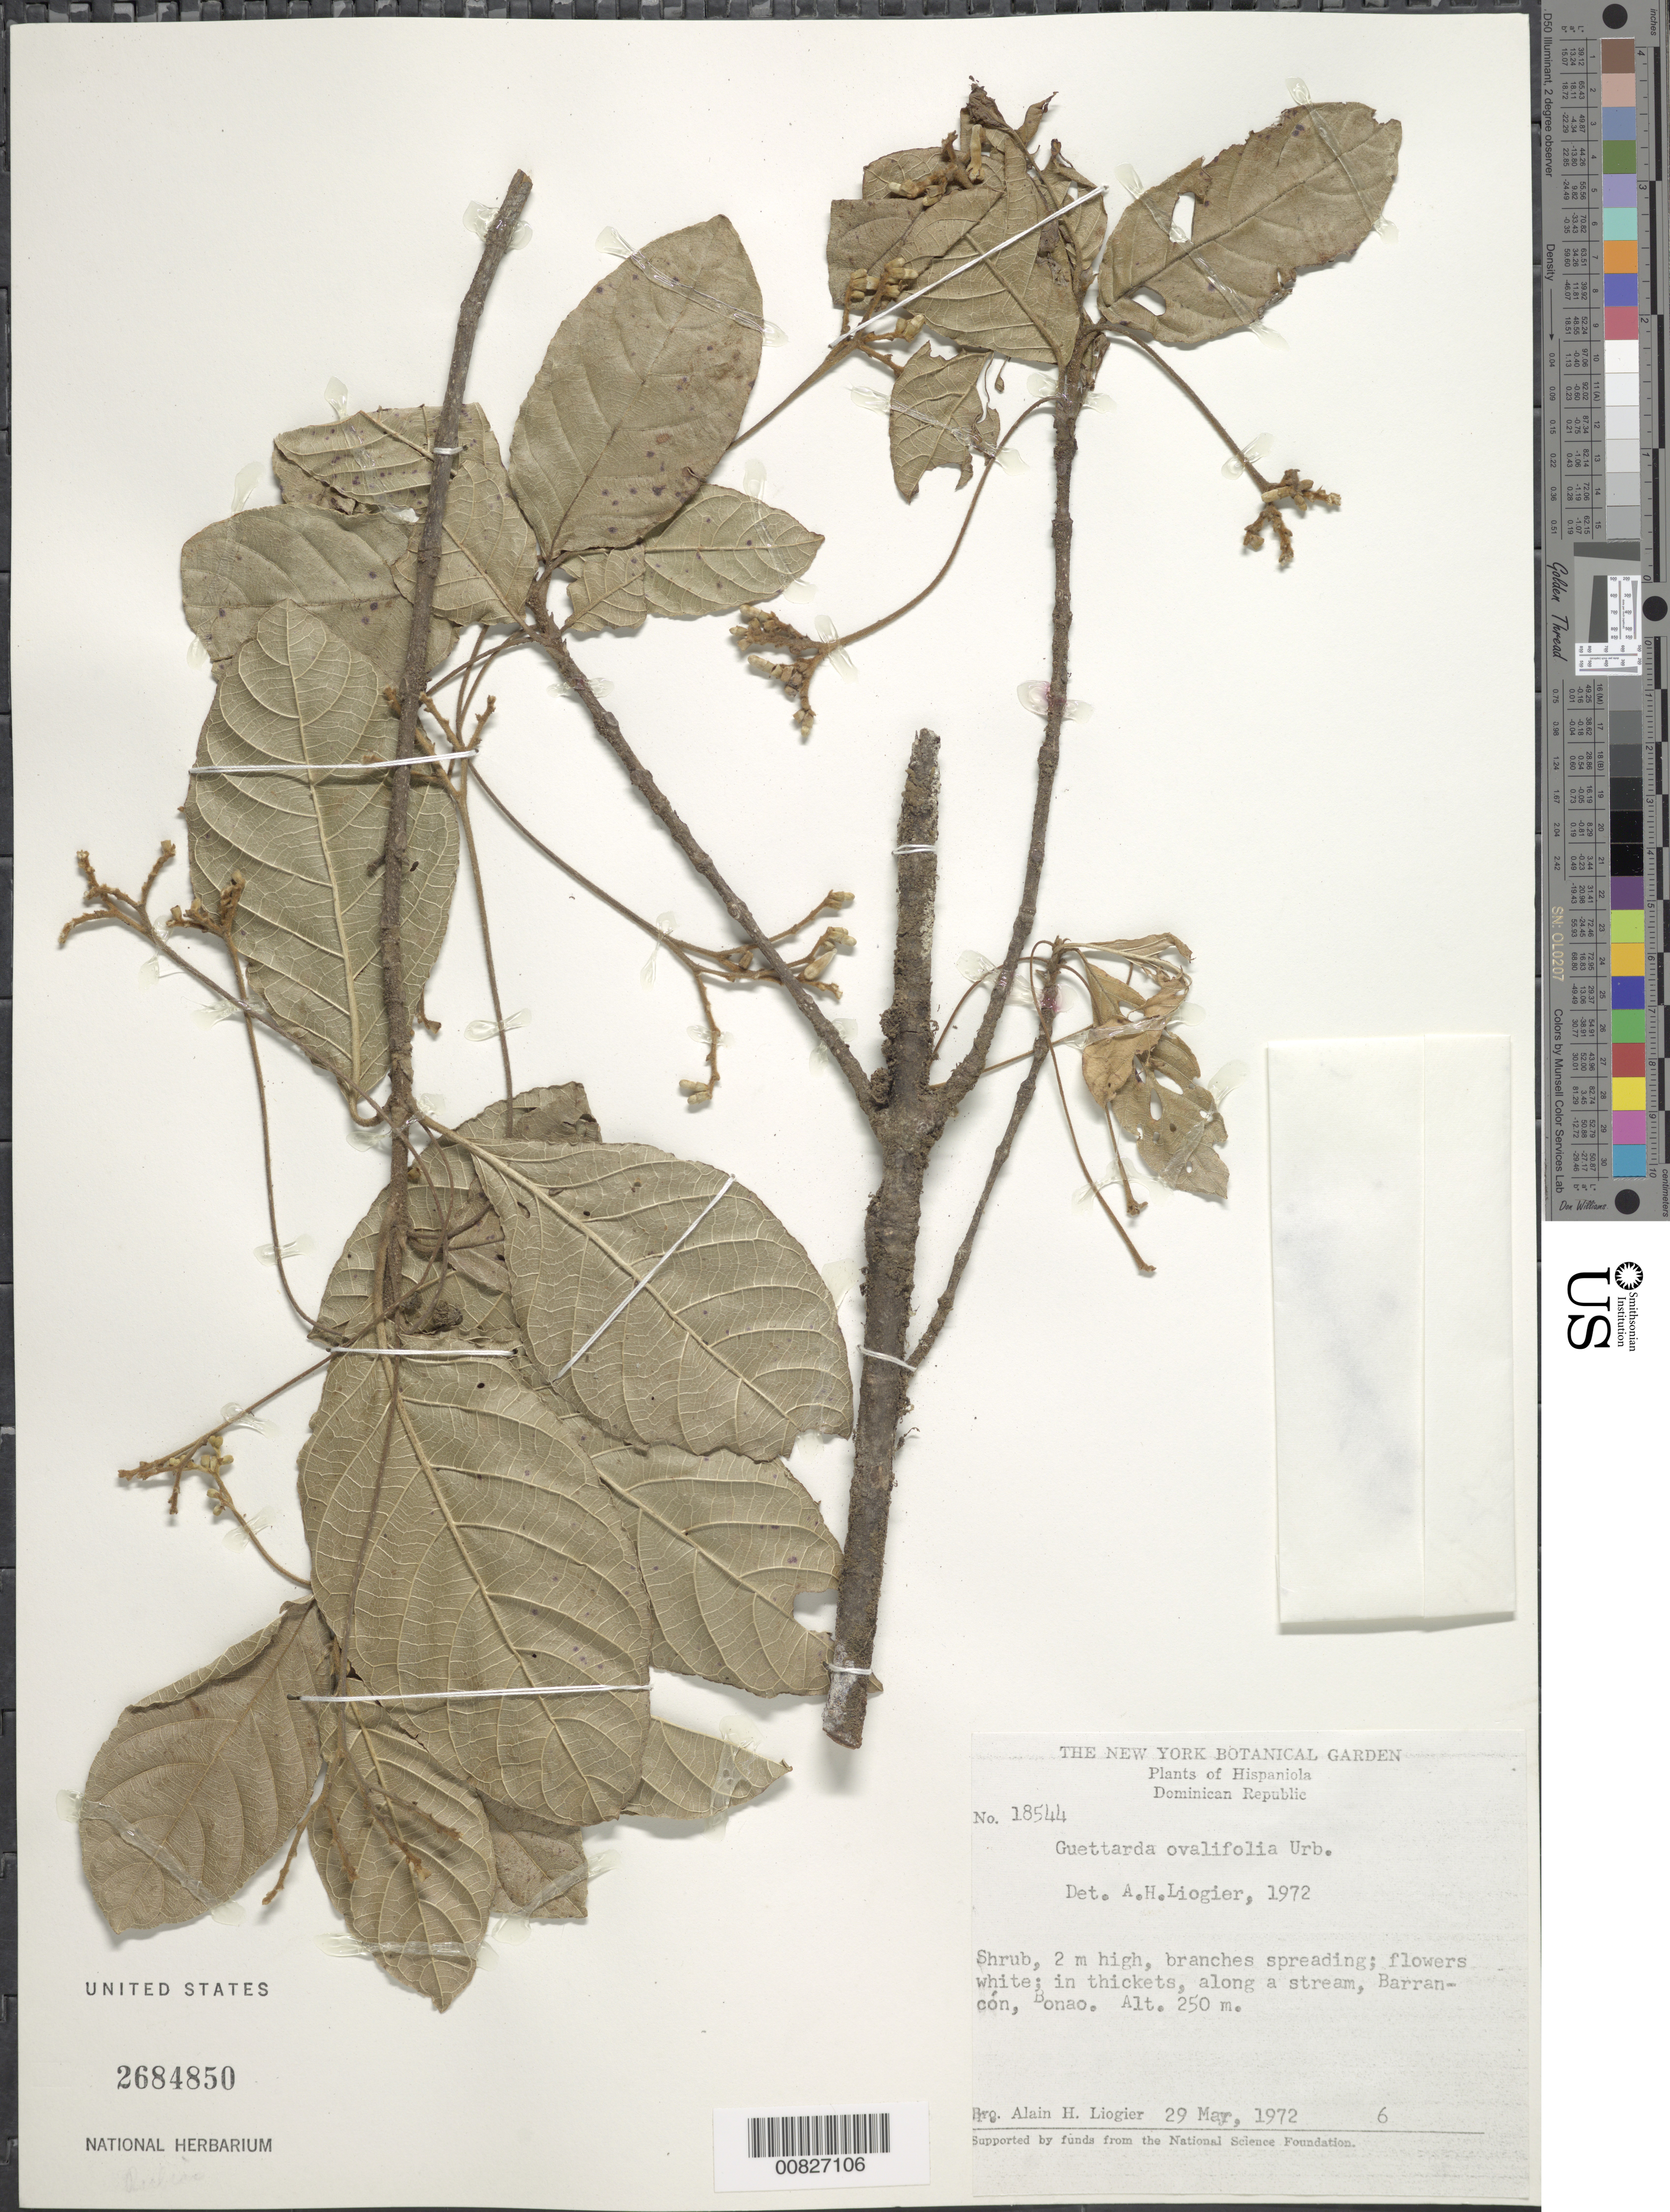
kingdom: Plantae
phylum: Tracheophyta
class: Magnoliopsida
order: Gentianales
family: Rubiaceae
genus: Guettarda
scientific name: Guettarda ovalifolia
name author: Urb.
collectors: A. H. Liogier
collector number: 18544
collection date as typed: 29 Mar 1972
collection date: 1972-03-29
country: Dominican Republic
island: Hispaniola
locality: Barrancón, Bonao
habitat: In thickets along a stream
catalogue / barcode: US 2684850